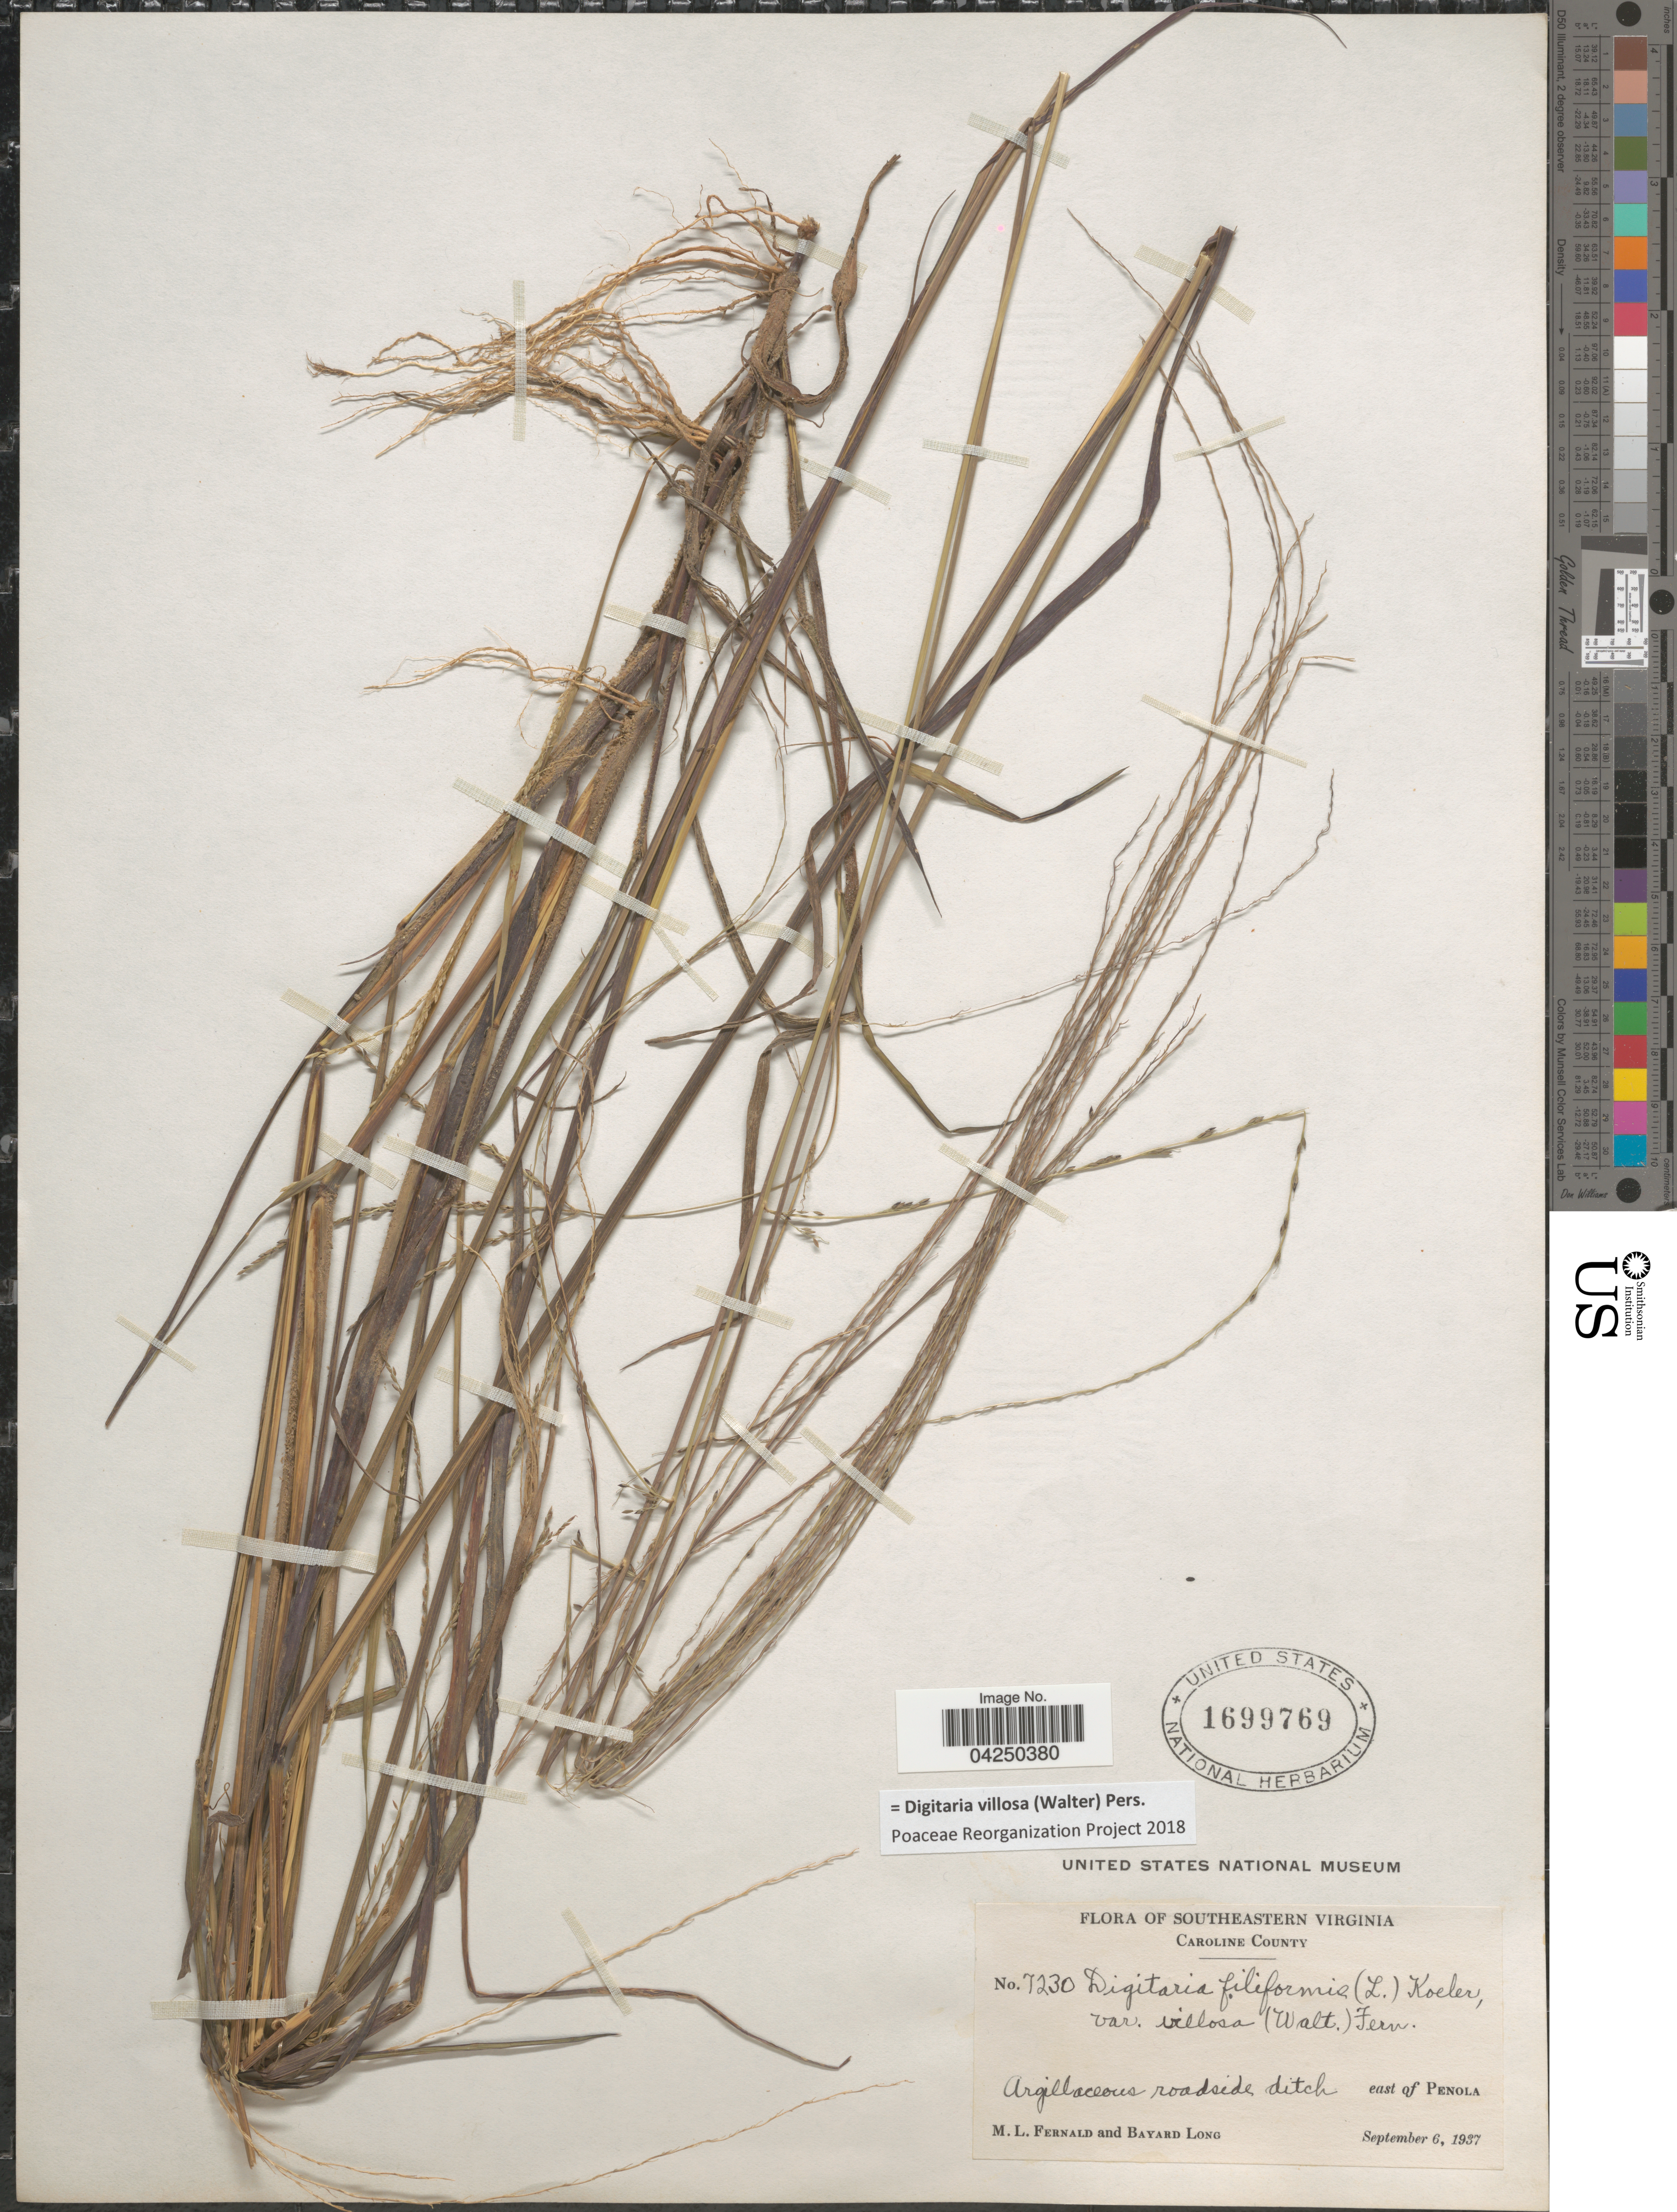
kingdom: Plantae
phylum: Tracheophyta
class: Liliopsida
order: Poales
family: Poaceae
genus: Digitaria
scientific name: Digitaria villosa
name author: (Walter) Pers.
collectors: M. L. Fernald & B. Long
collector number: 7230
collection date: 1937-09-06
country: United States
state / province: Virginia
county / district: Caroline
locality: Southeastern Virginia. Caroline County. Argillaceous roadside ditch east of Penola.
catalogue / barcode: US 1699769